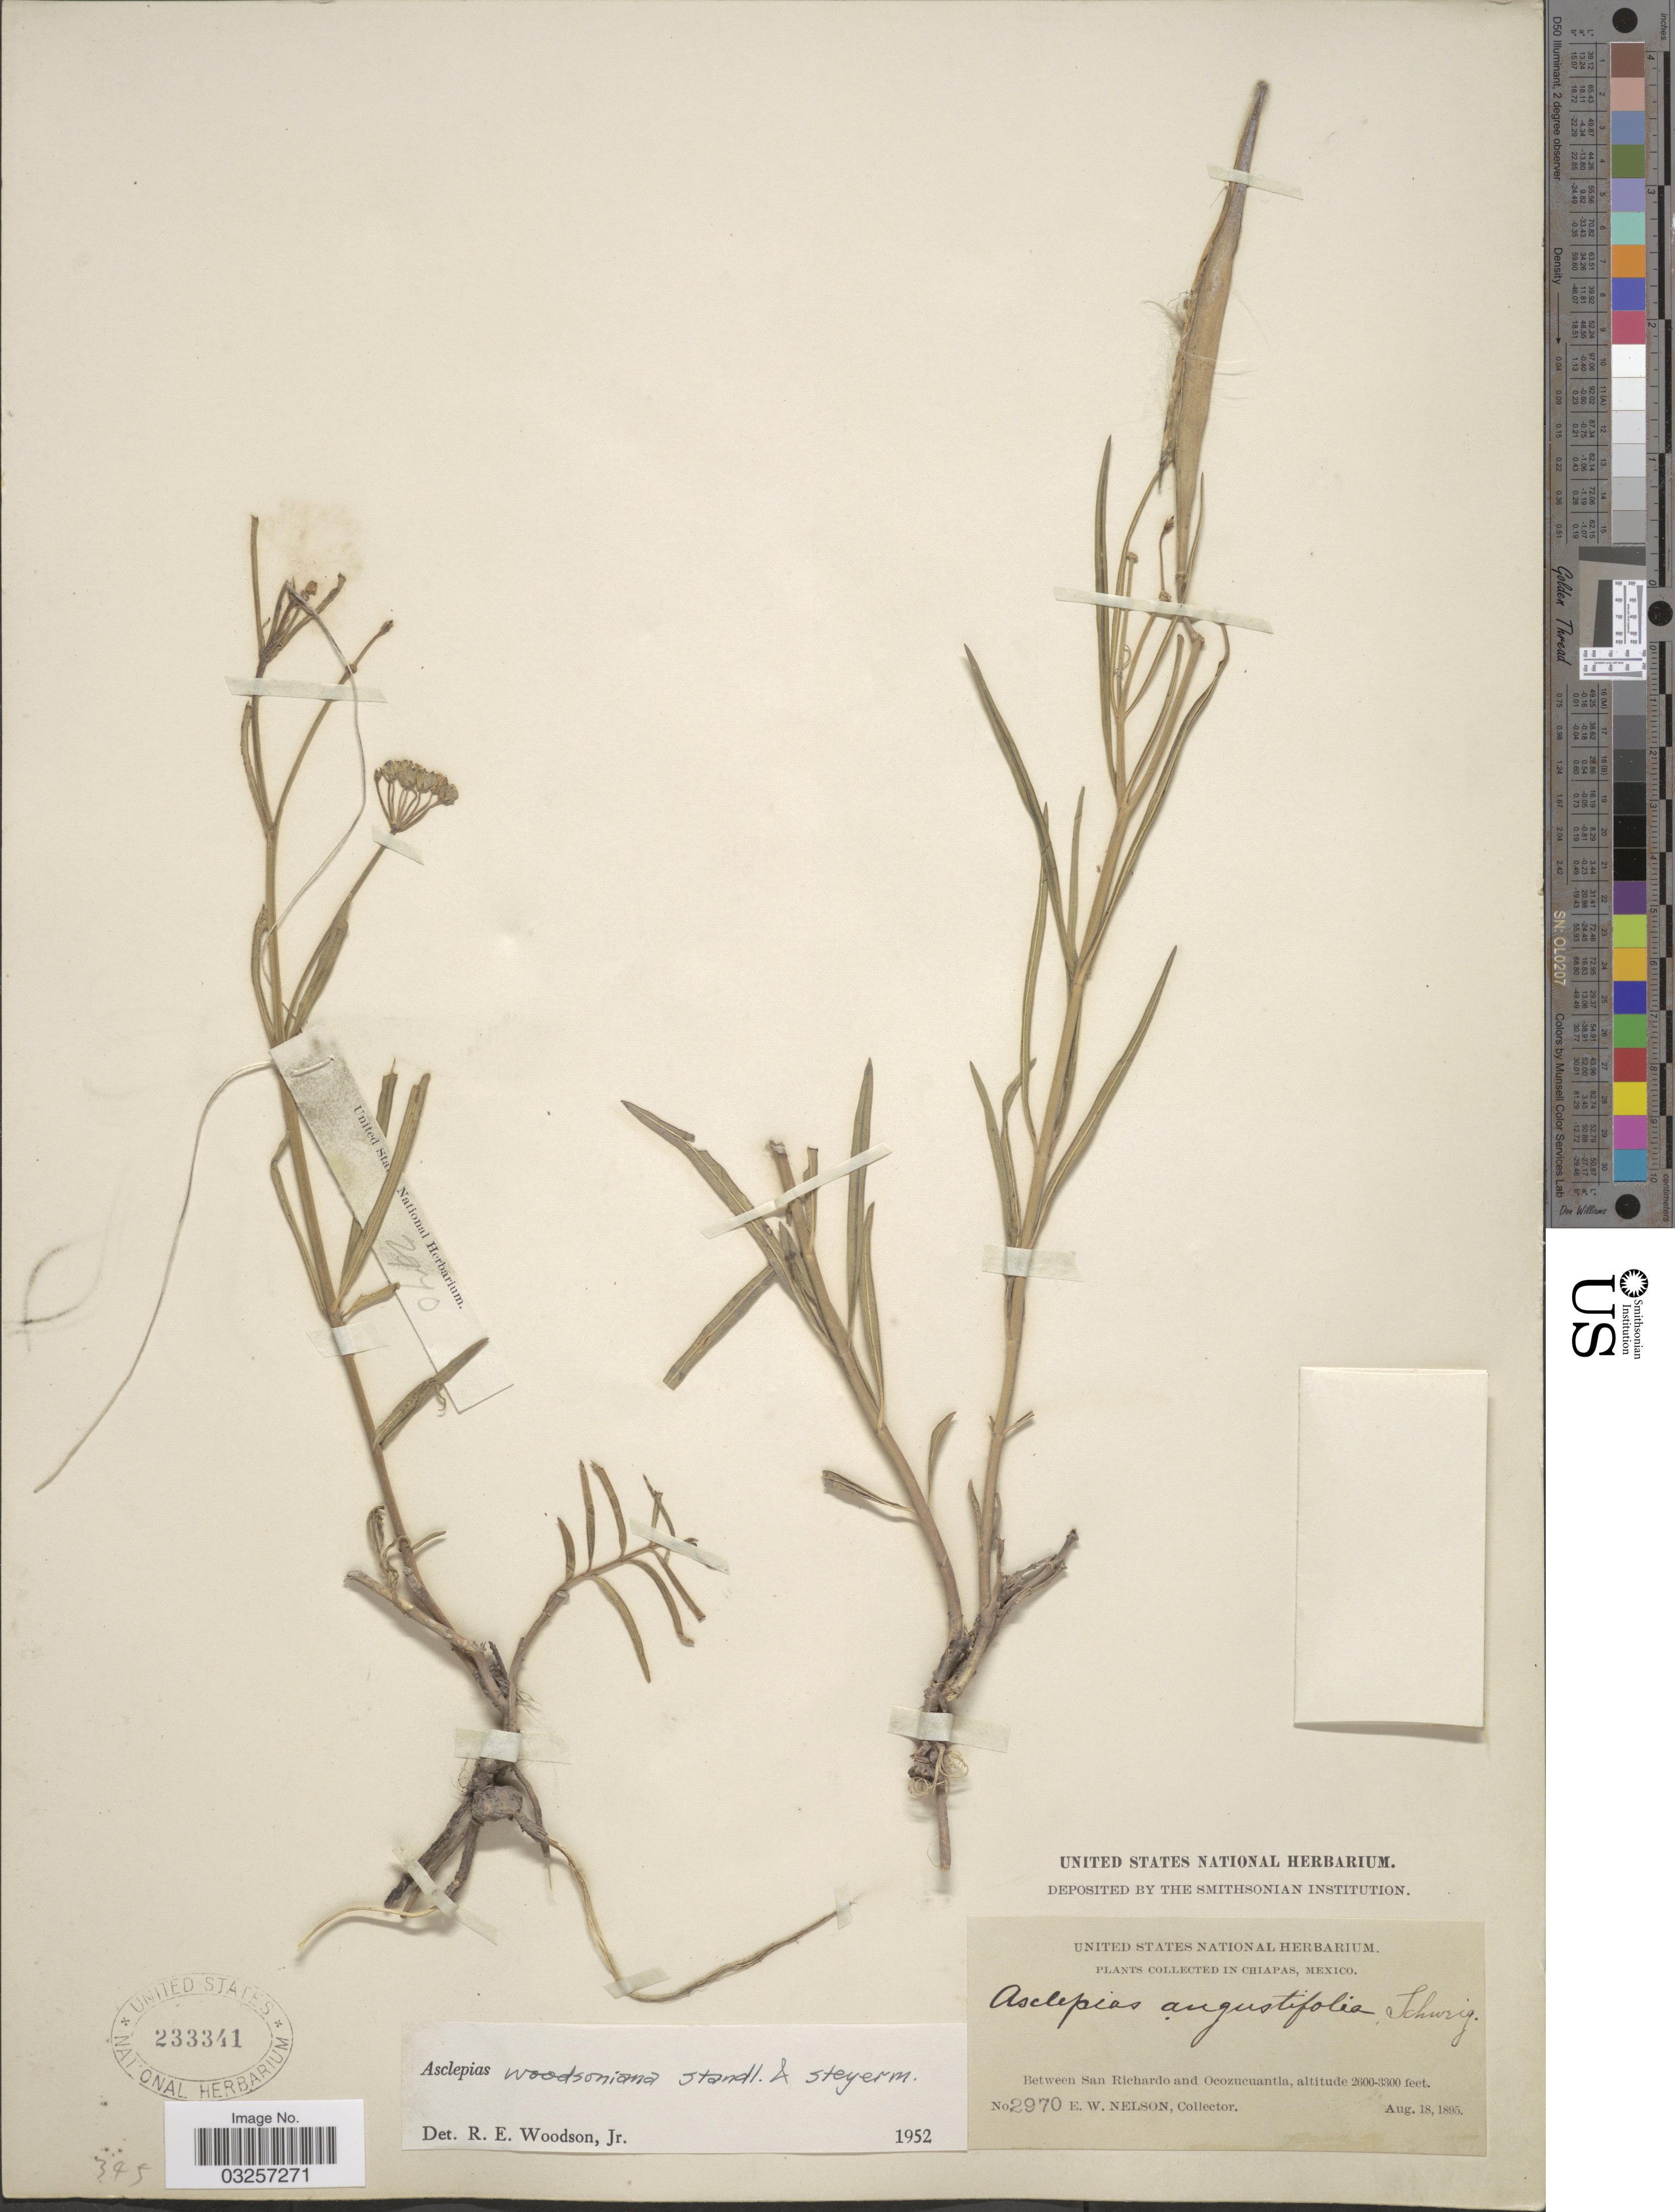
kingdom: Plantae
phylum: Tracheophyta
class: Magnoliopsida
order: Gentianales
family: Apocynaceae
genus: Asclepias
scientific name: Asclepias woodsoniana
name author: Standl. & Steyerm.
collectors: E. W. Nelson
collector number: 2970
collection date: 1895-08-18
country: Mexico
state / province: Chiapas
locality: Between San Richardo and Ocozucuantla.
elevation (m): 792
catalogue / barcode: US 233341